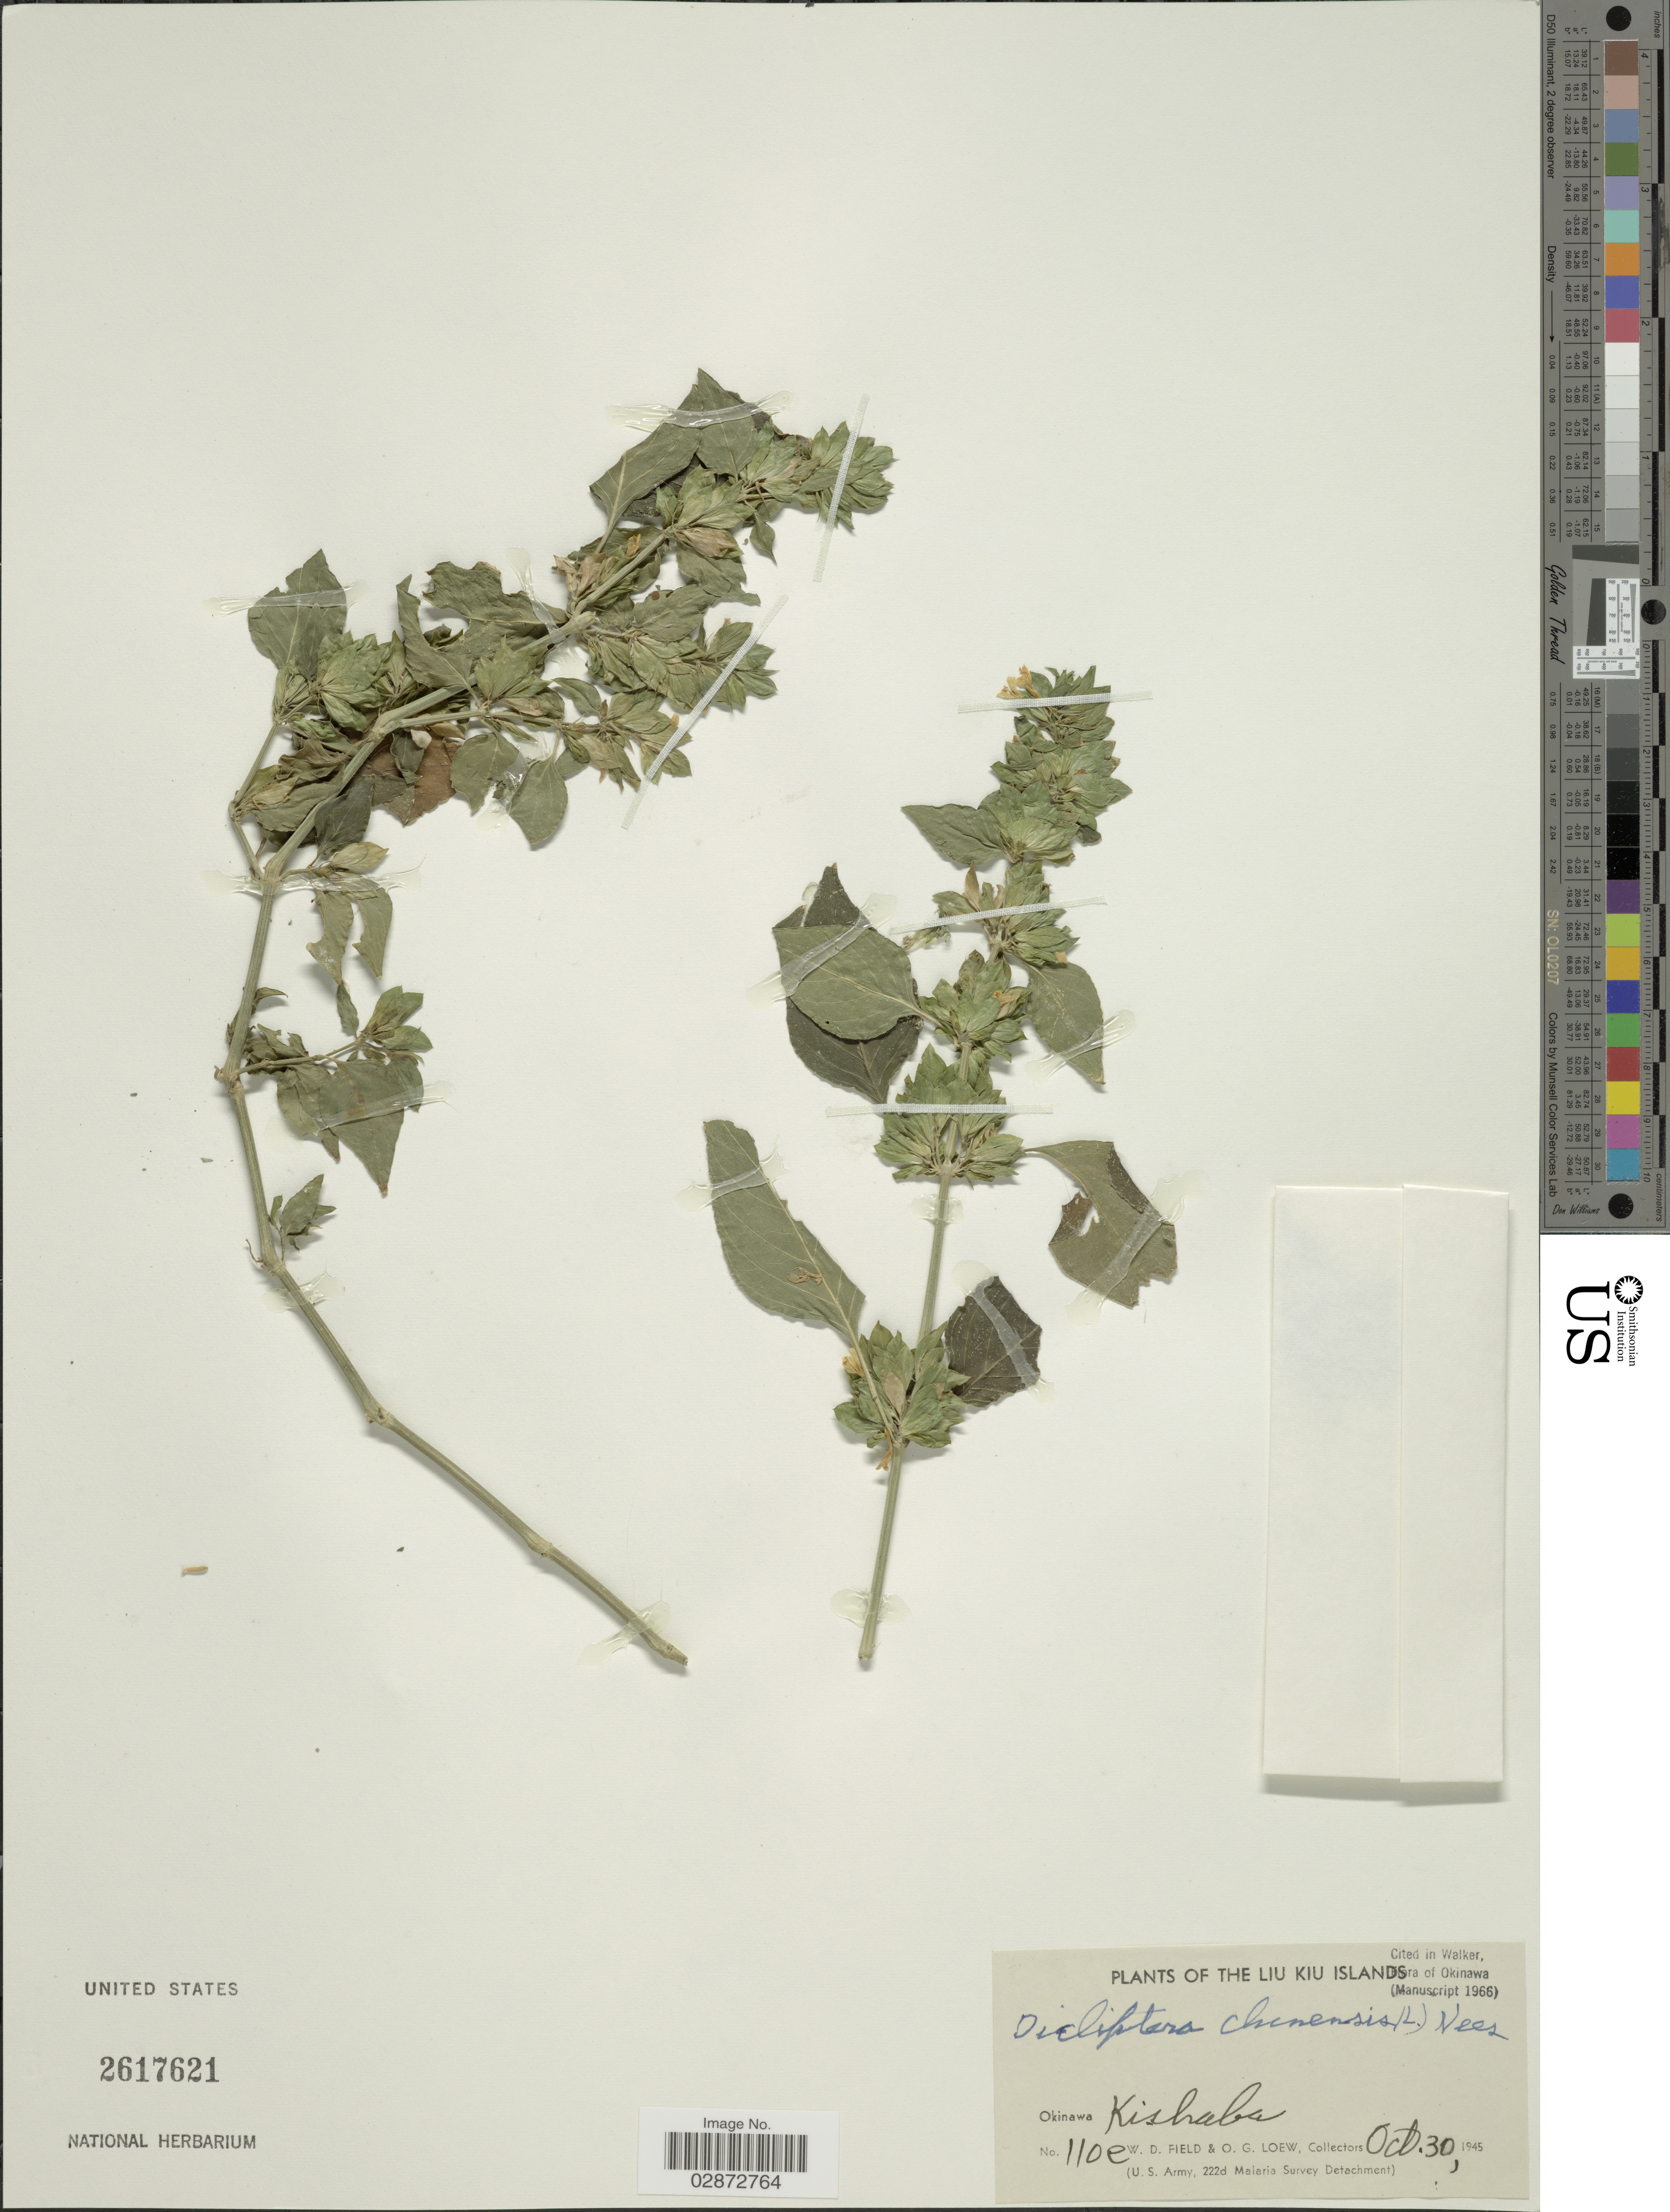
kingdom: Plantae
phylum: Tracheophyta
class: Magnoliopsida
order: Lamiales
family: Acanthaceae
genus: Dicliptera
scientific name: Dicliptera chinensis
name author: (L.) Juss.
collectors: W. D. Field & O. G. Loew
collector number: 110e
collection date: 1945-10-30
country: Japan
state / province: Okinawa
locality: The Liu Kiu Islands, Okinawa, Kishaba.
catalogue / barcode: US 2617621